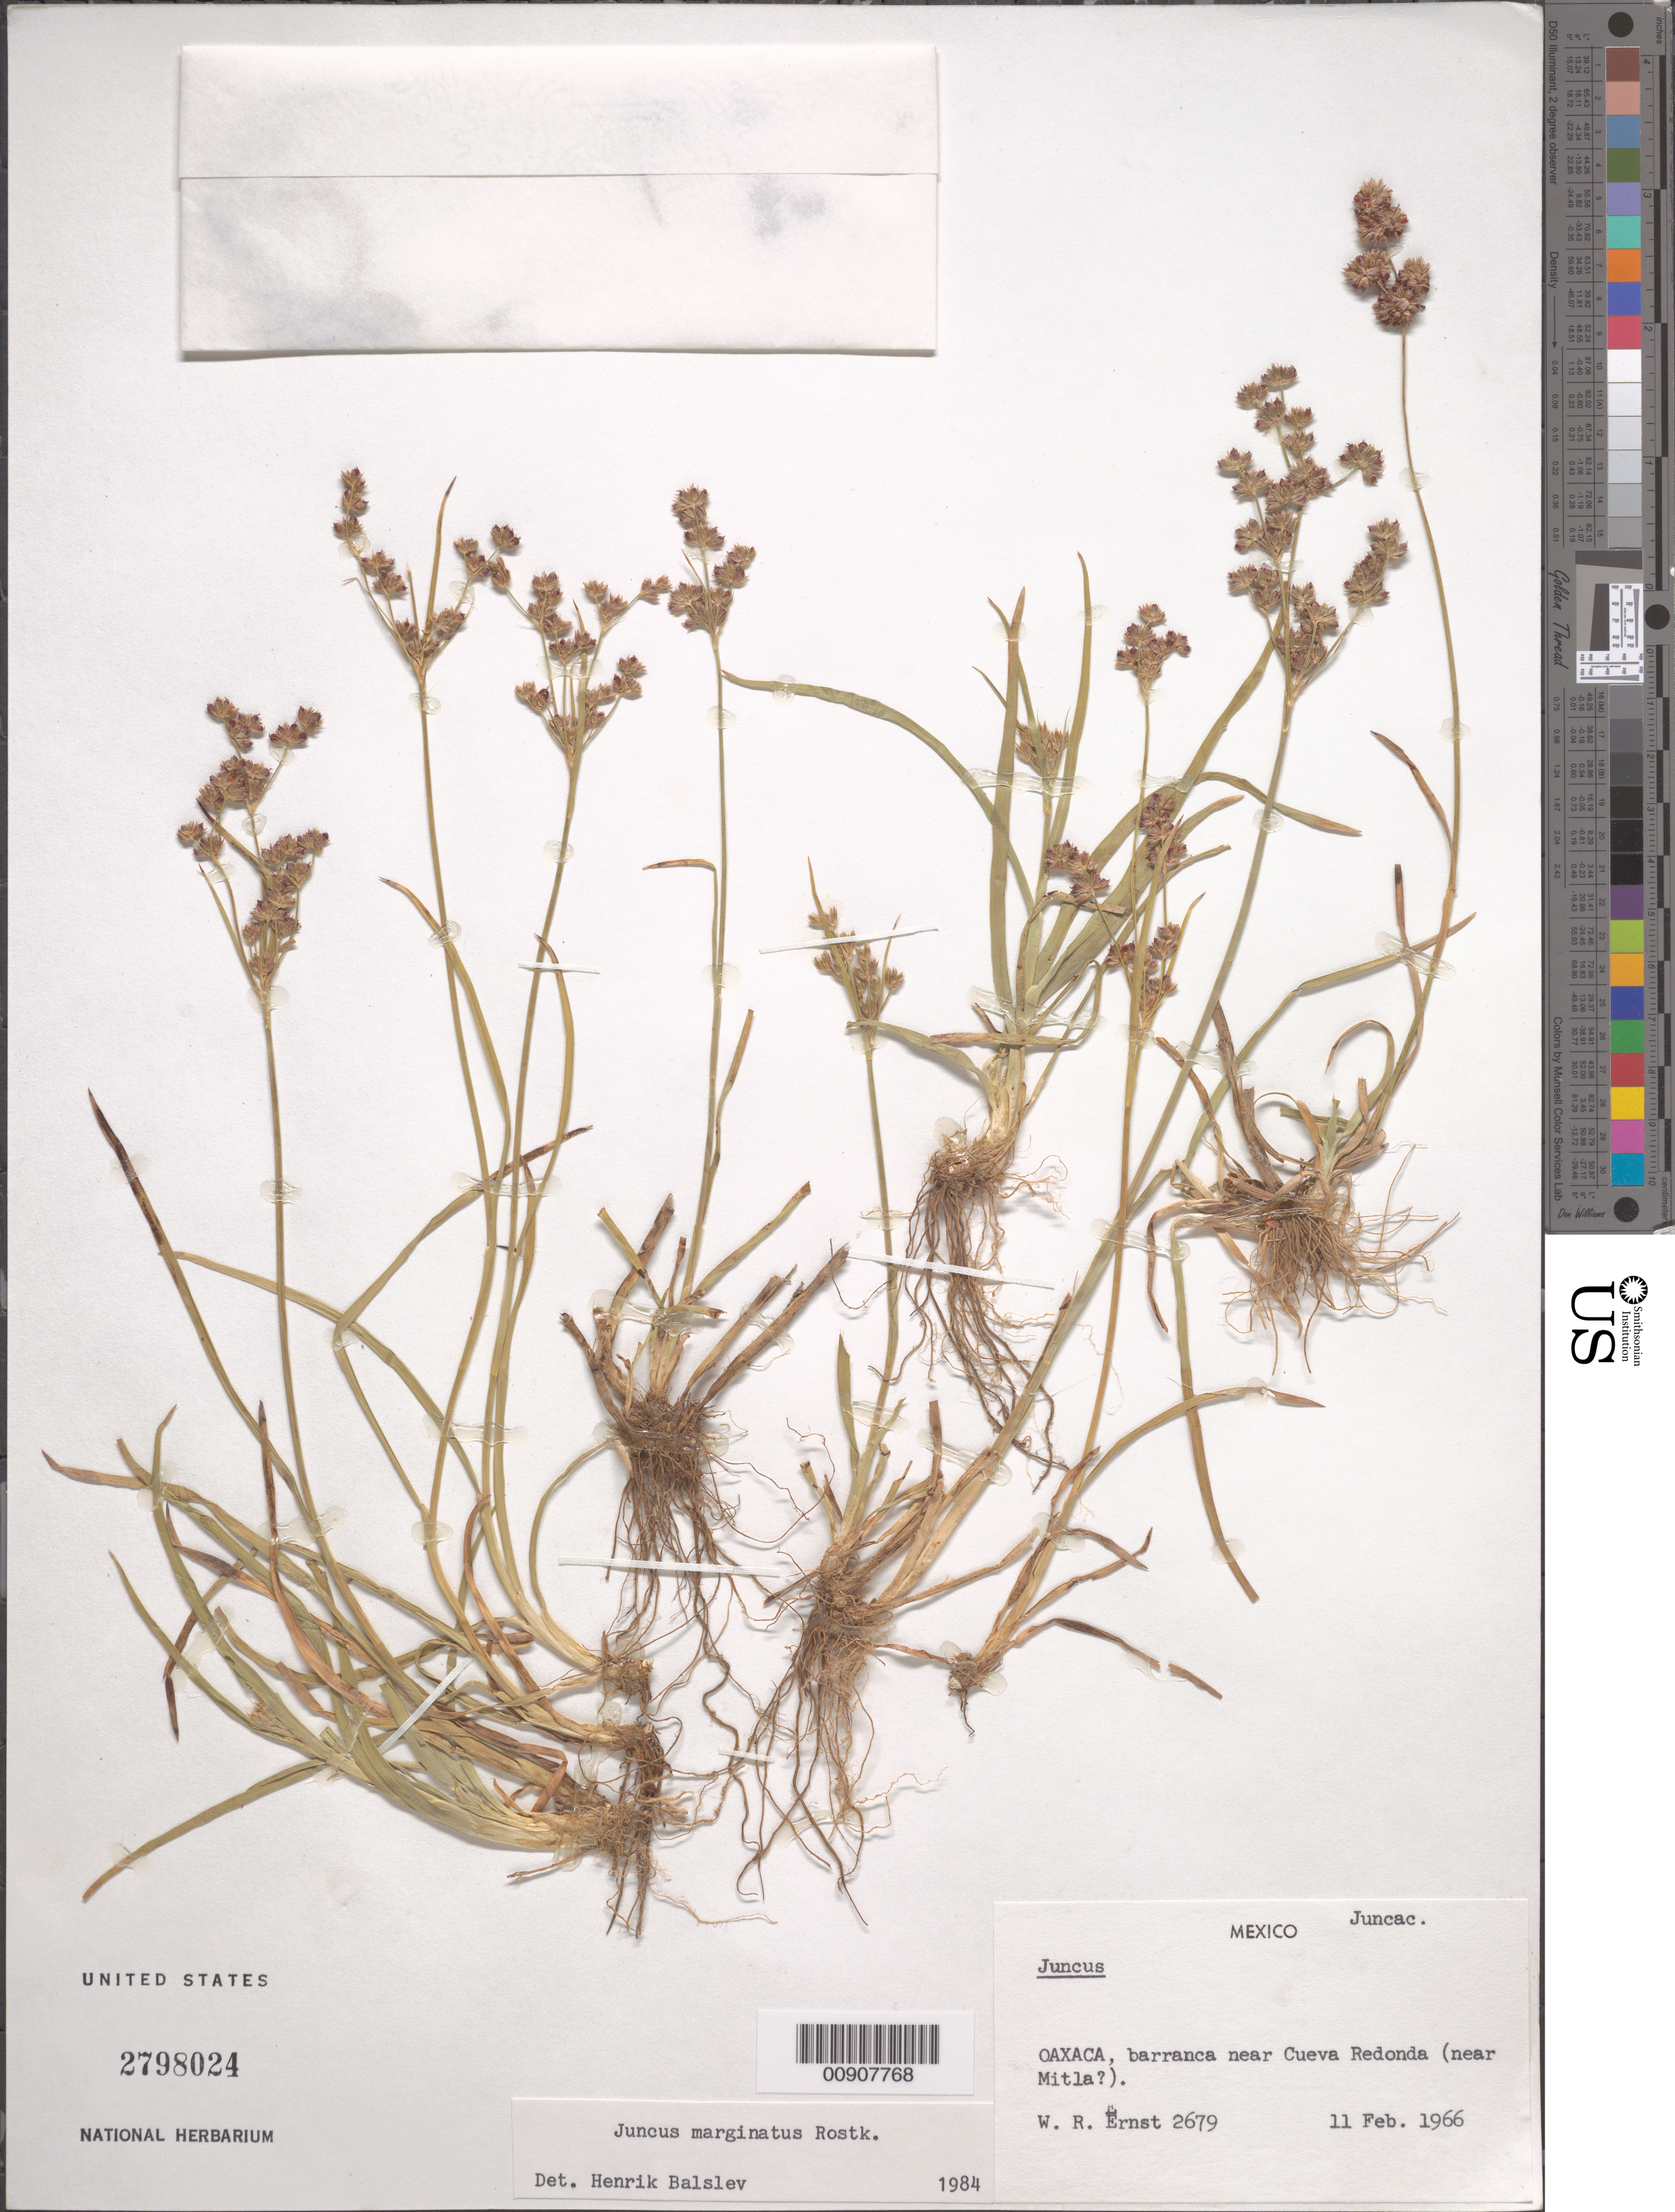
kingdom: Plantae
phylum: Tracheophyta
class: Liliopsida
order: Poales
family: Juncaceae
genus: Juncus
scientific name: Juncus marginatus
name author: Rostk.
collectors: W. R. Ernst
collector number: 2679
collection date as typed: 11 Feb 1966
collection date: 1966-02-11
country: Mexico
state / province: Oaxaca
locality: Oaxaca, barranca near Cueva Redonda (near Mitla?).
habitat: Barranca.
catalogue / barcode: US 2798024